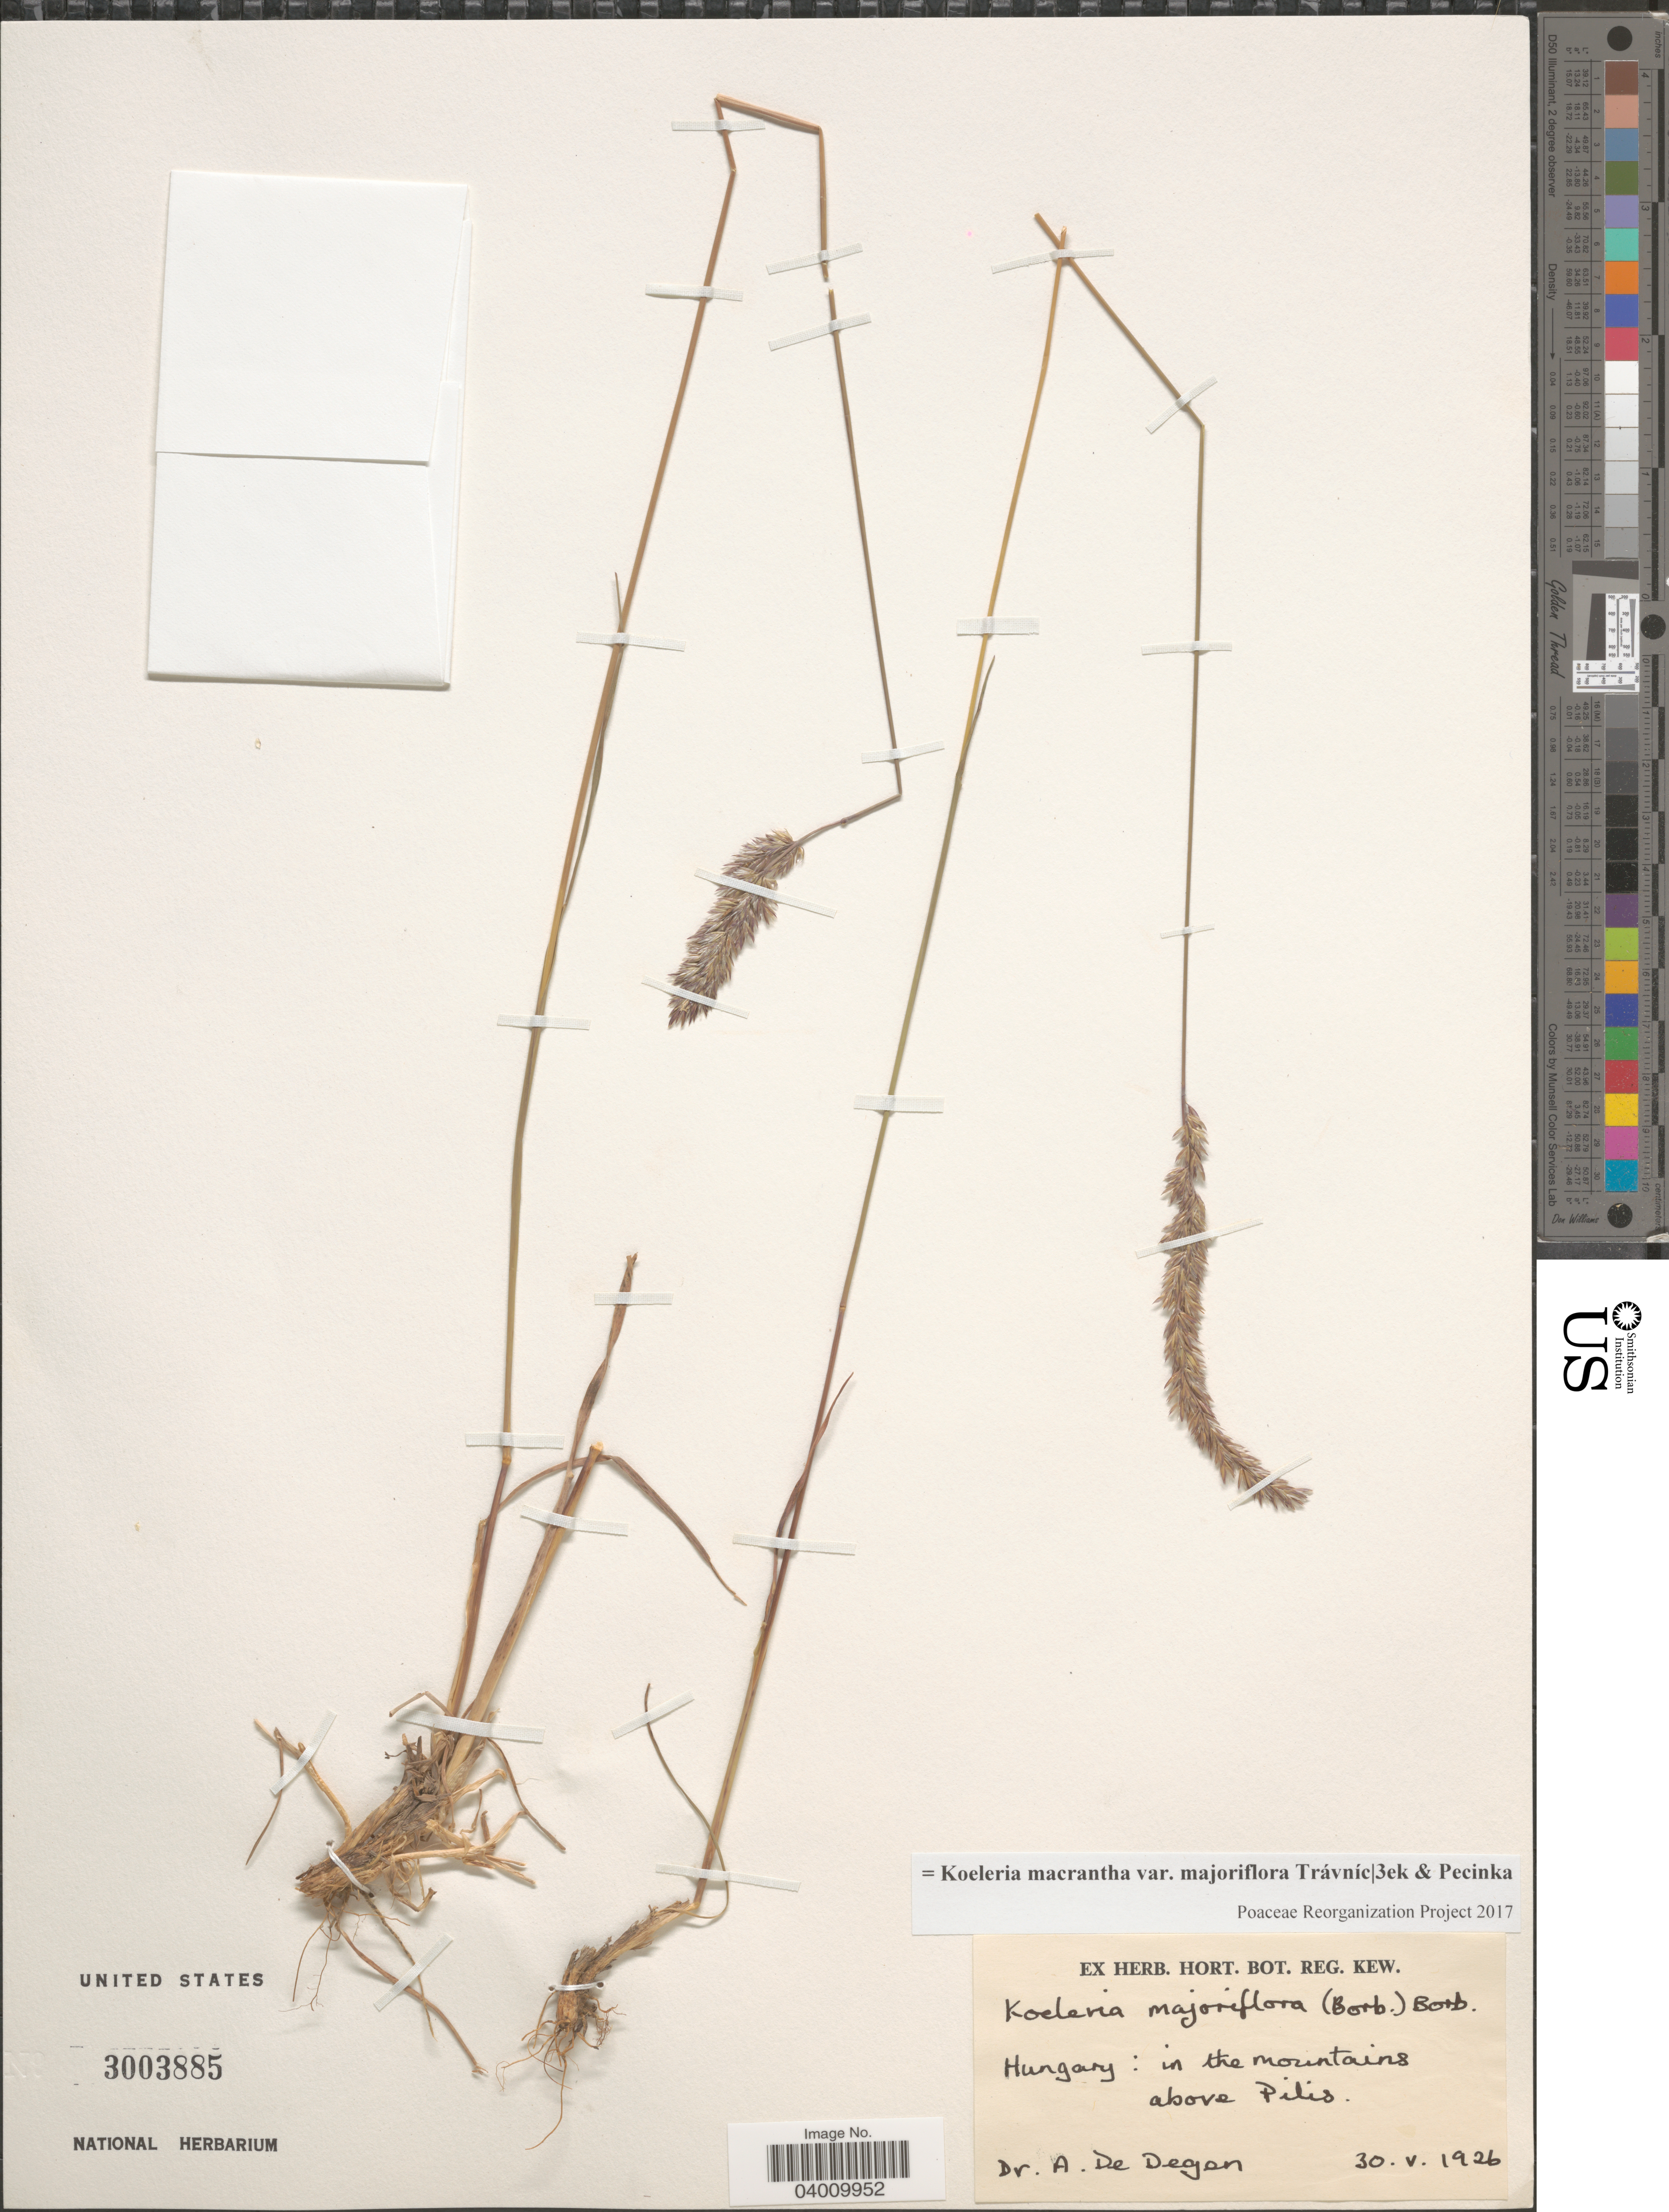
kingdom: Plantae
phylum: Tracheophyta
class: Liliopsida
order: Poales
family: Poaceae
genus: Koeleria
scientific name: Koeleria macrantha var. majoriflora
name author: Travnicek & Pecinka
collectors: A. Degen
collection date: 1926-05-30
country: Hungary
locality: In the mountains above Pilis.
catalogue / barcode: US 3003885